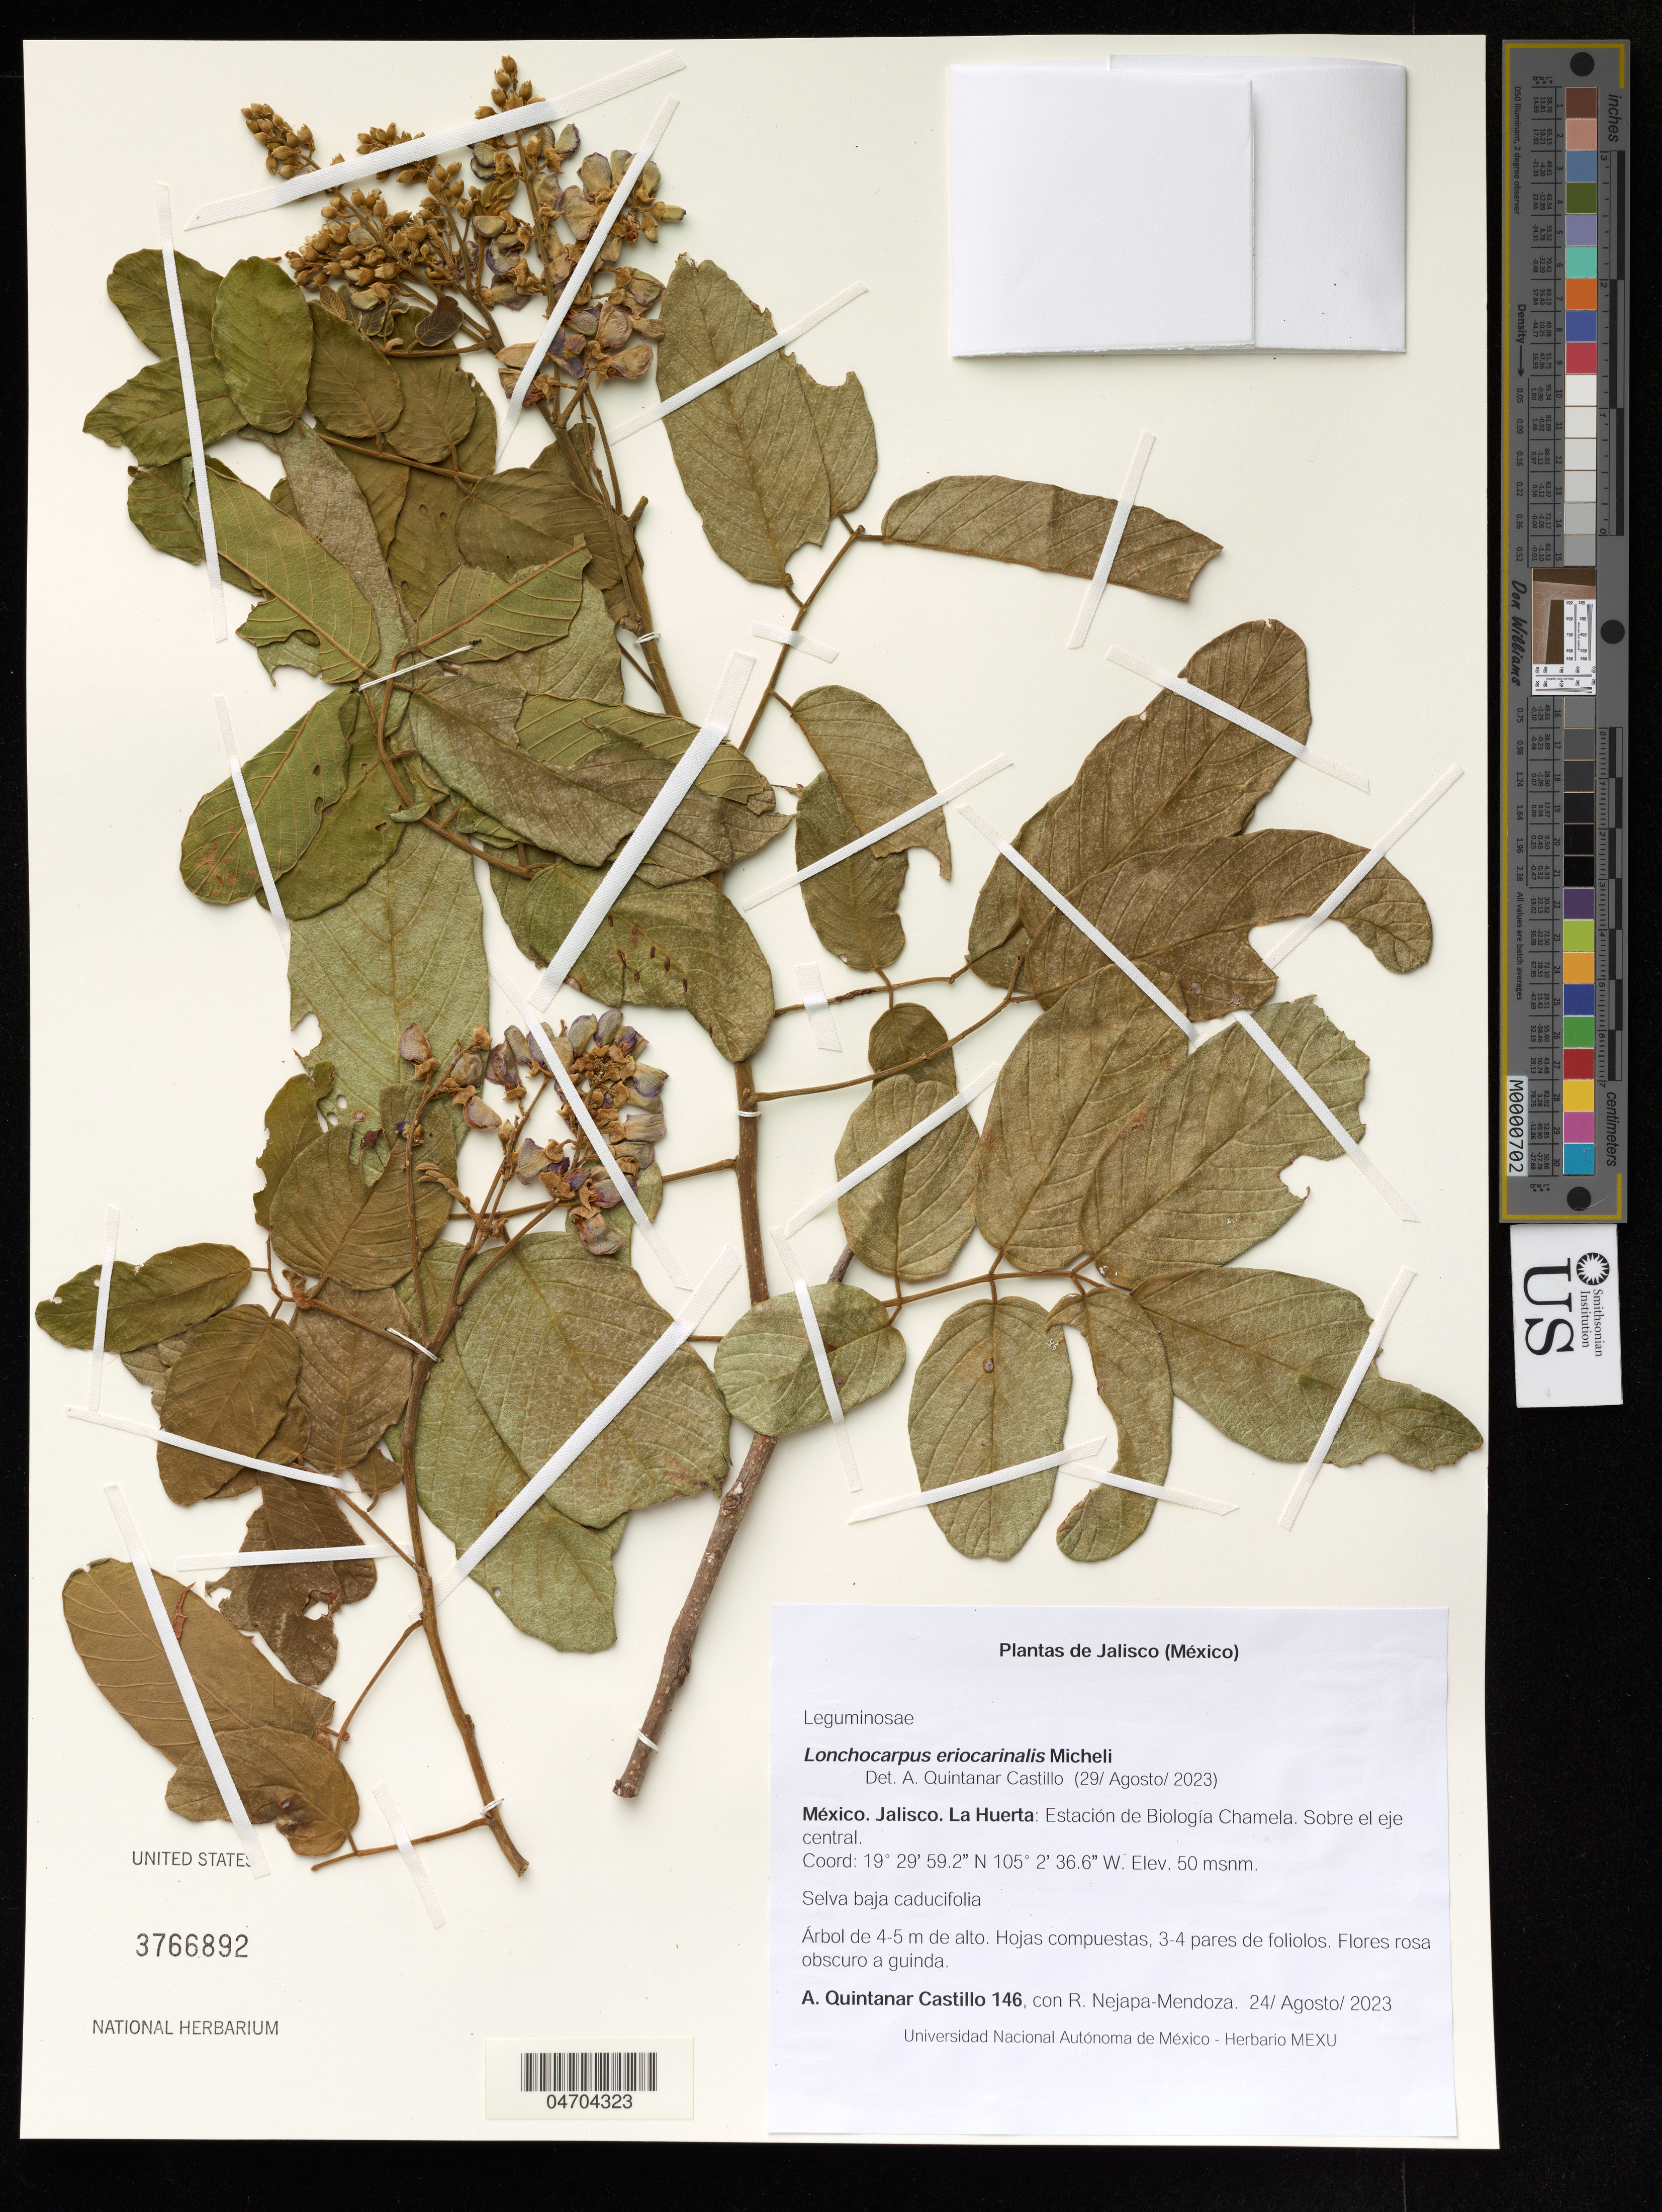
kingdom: Plantae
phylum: Tracheophyta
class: Magnoliopsida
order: Fabales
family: Fabaceae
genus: Lonchocarpus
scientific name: Lonchocarpus eriocarinalis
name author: Micheli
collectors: A. Castillo & R. Nejapa-Mendoza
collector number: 146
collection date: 2023-08-24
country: Mexico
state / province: Jalisco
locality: La Huerta: Estación de Biología de Biología Chamela, Sobre el eje central.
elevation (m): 50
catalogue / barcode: US 3766892